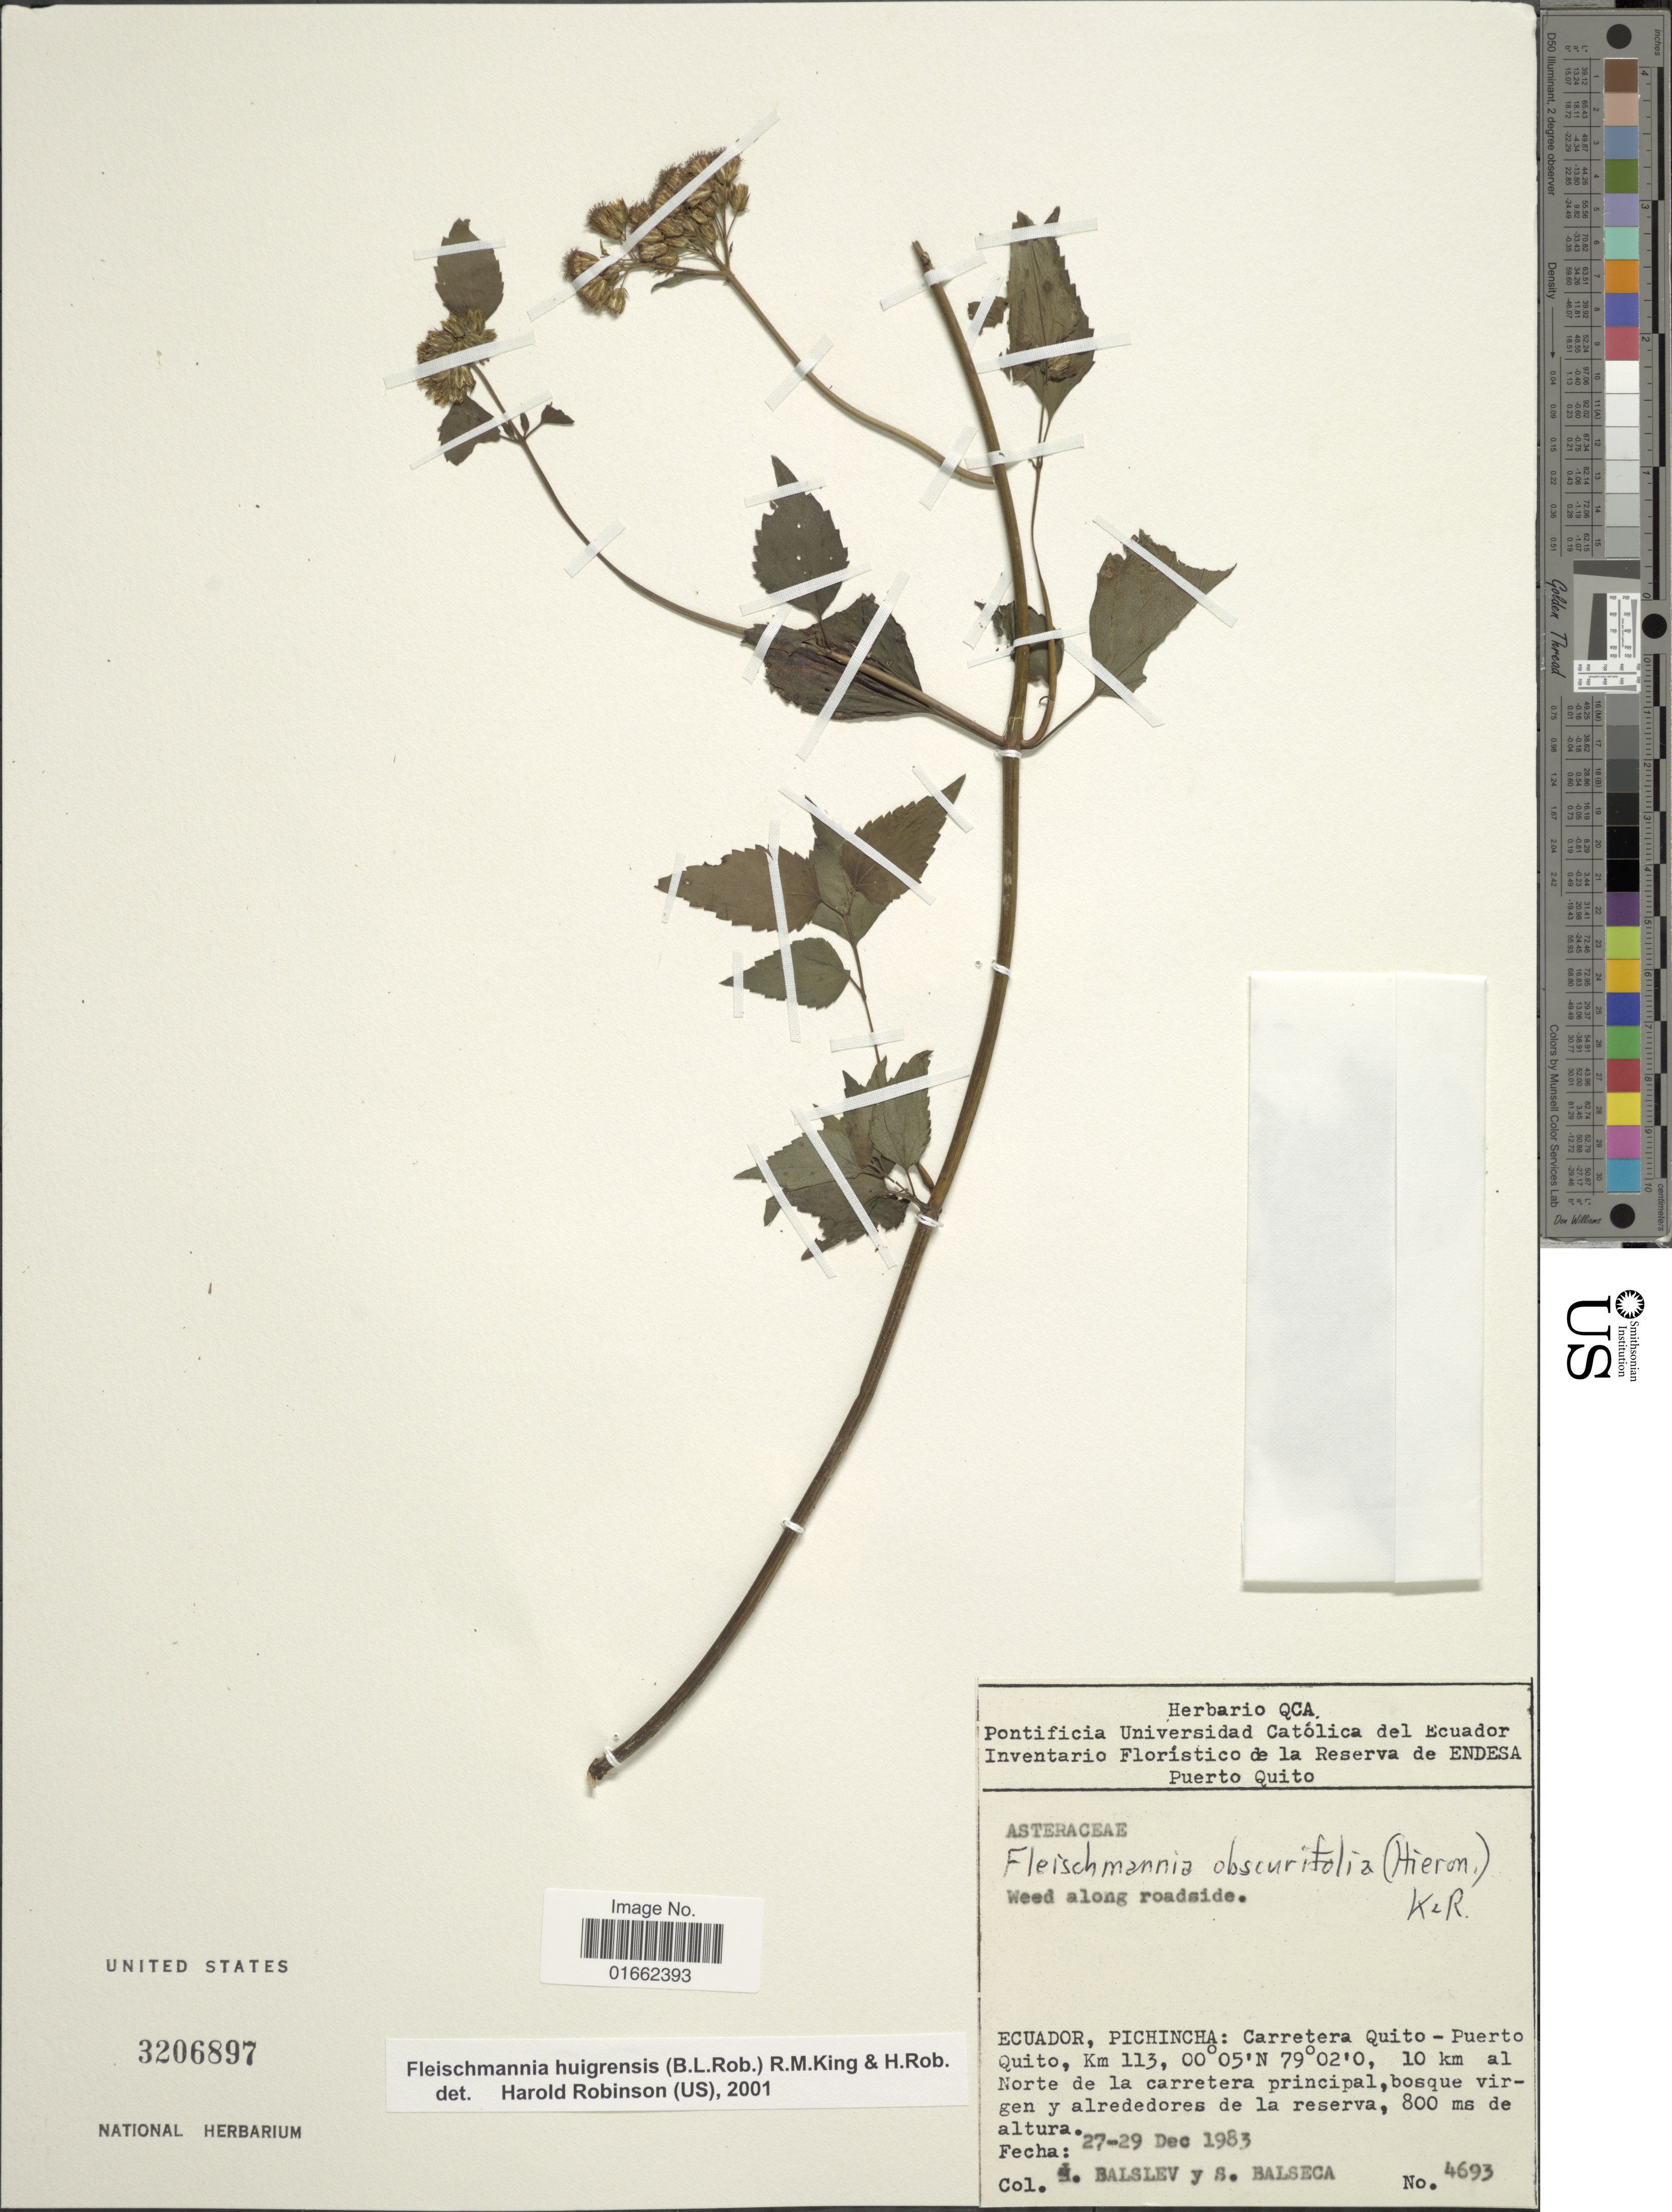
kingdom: Plantae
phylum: Tracheophyta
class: Magnoliopsida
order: Asterales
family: Asteraceae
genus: Fleischmannia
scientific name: Fleischmannia obscurifolia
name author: (Hieron.) R.M. King & H. Rob.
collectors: H. Balslev & S. Balseca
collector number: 4693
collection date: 1983-12-27/1983-12-29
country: Ecuador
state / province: Pichincha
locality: Pichincha: Carretera Quito-Puerto Quito, Km 113, 10 km al Norte de la carretera principal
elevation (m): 800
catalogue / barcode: US 3206897